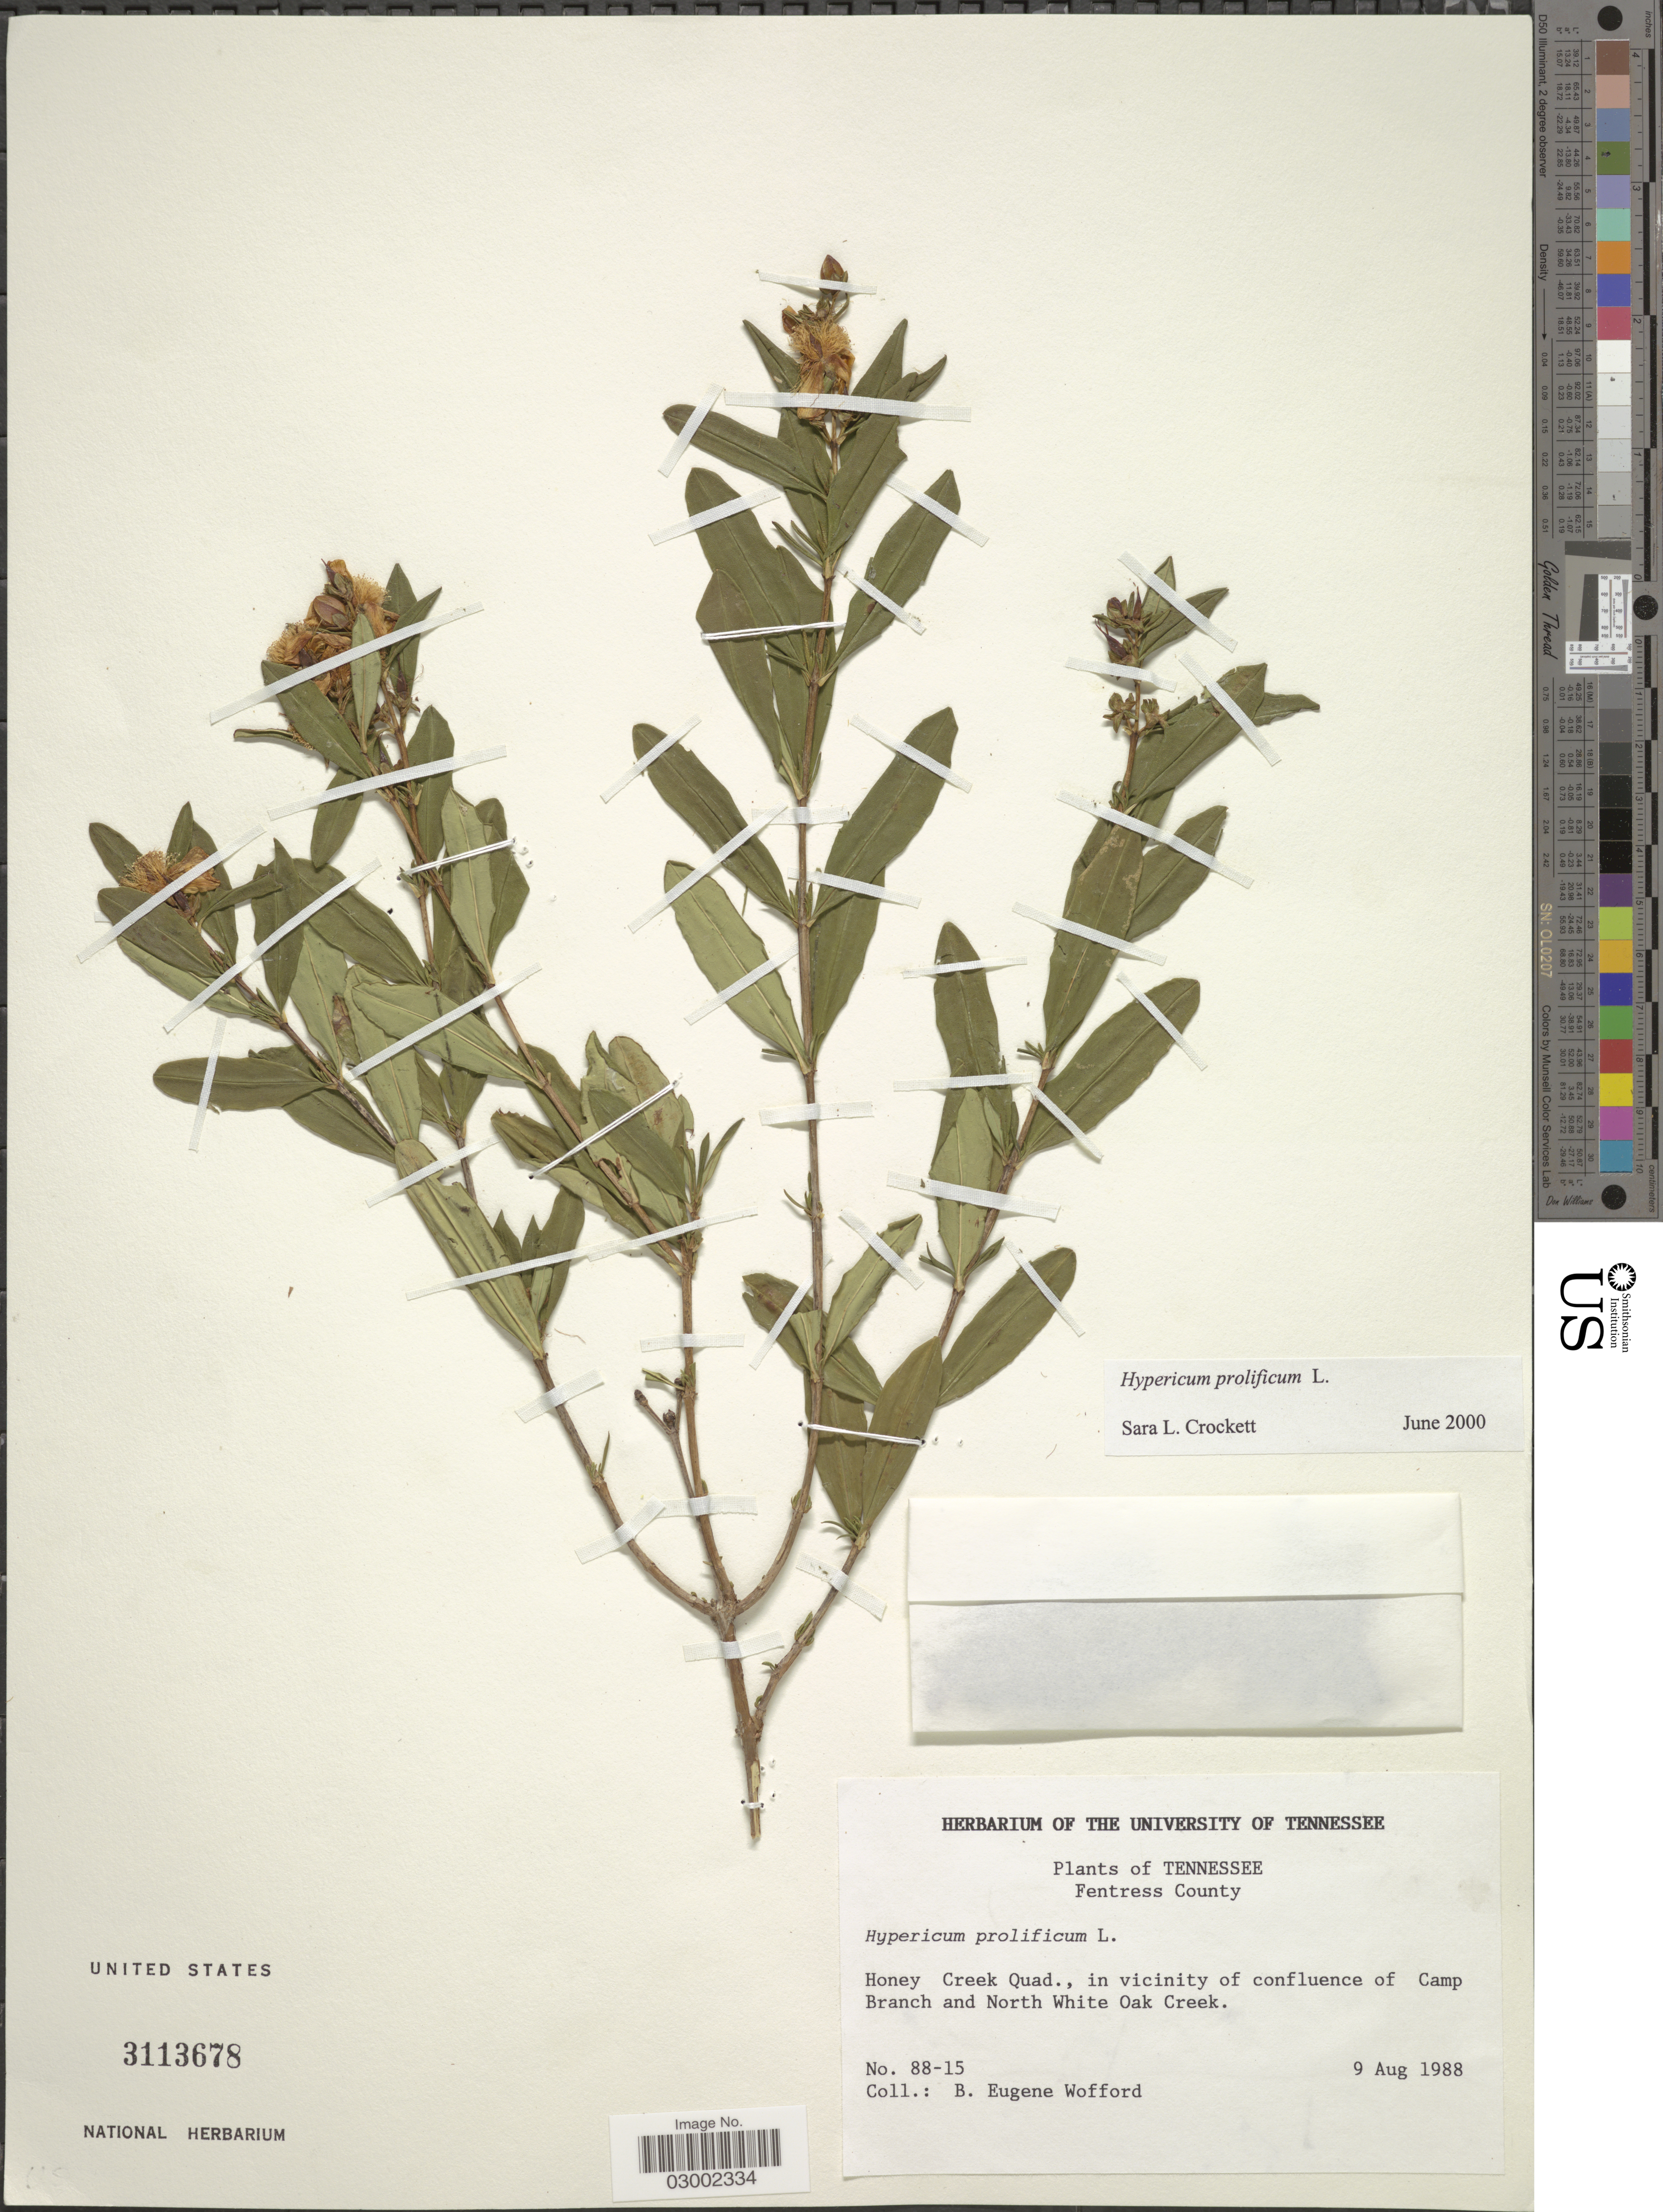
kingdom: Plantae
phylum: Tracheophyta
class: Magnoliopsida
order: Malpighiales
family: Hypericaceae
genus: Hypericum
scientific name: Hypericum prolificum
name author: L.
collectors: B. Wofford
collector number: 88-15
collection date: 1988-08-09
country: United States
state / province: Tennessee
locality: Fentress County. Honey Creek Quad., in vicinity of confluence of Camp Branch and North White Oak Creek.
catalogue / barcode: US 3113678